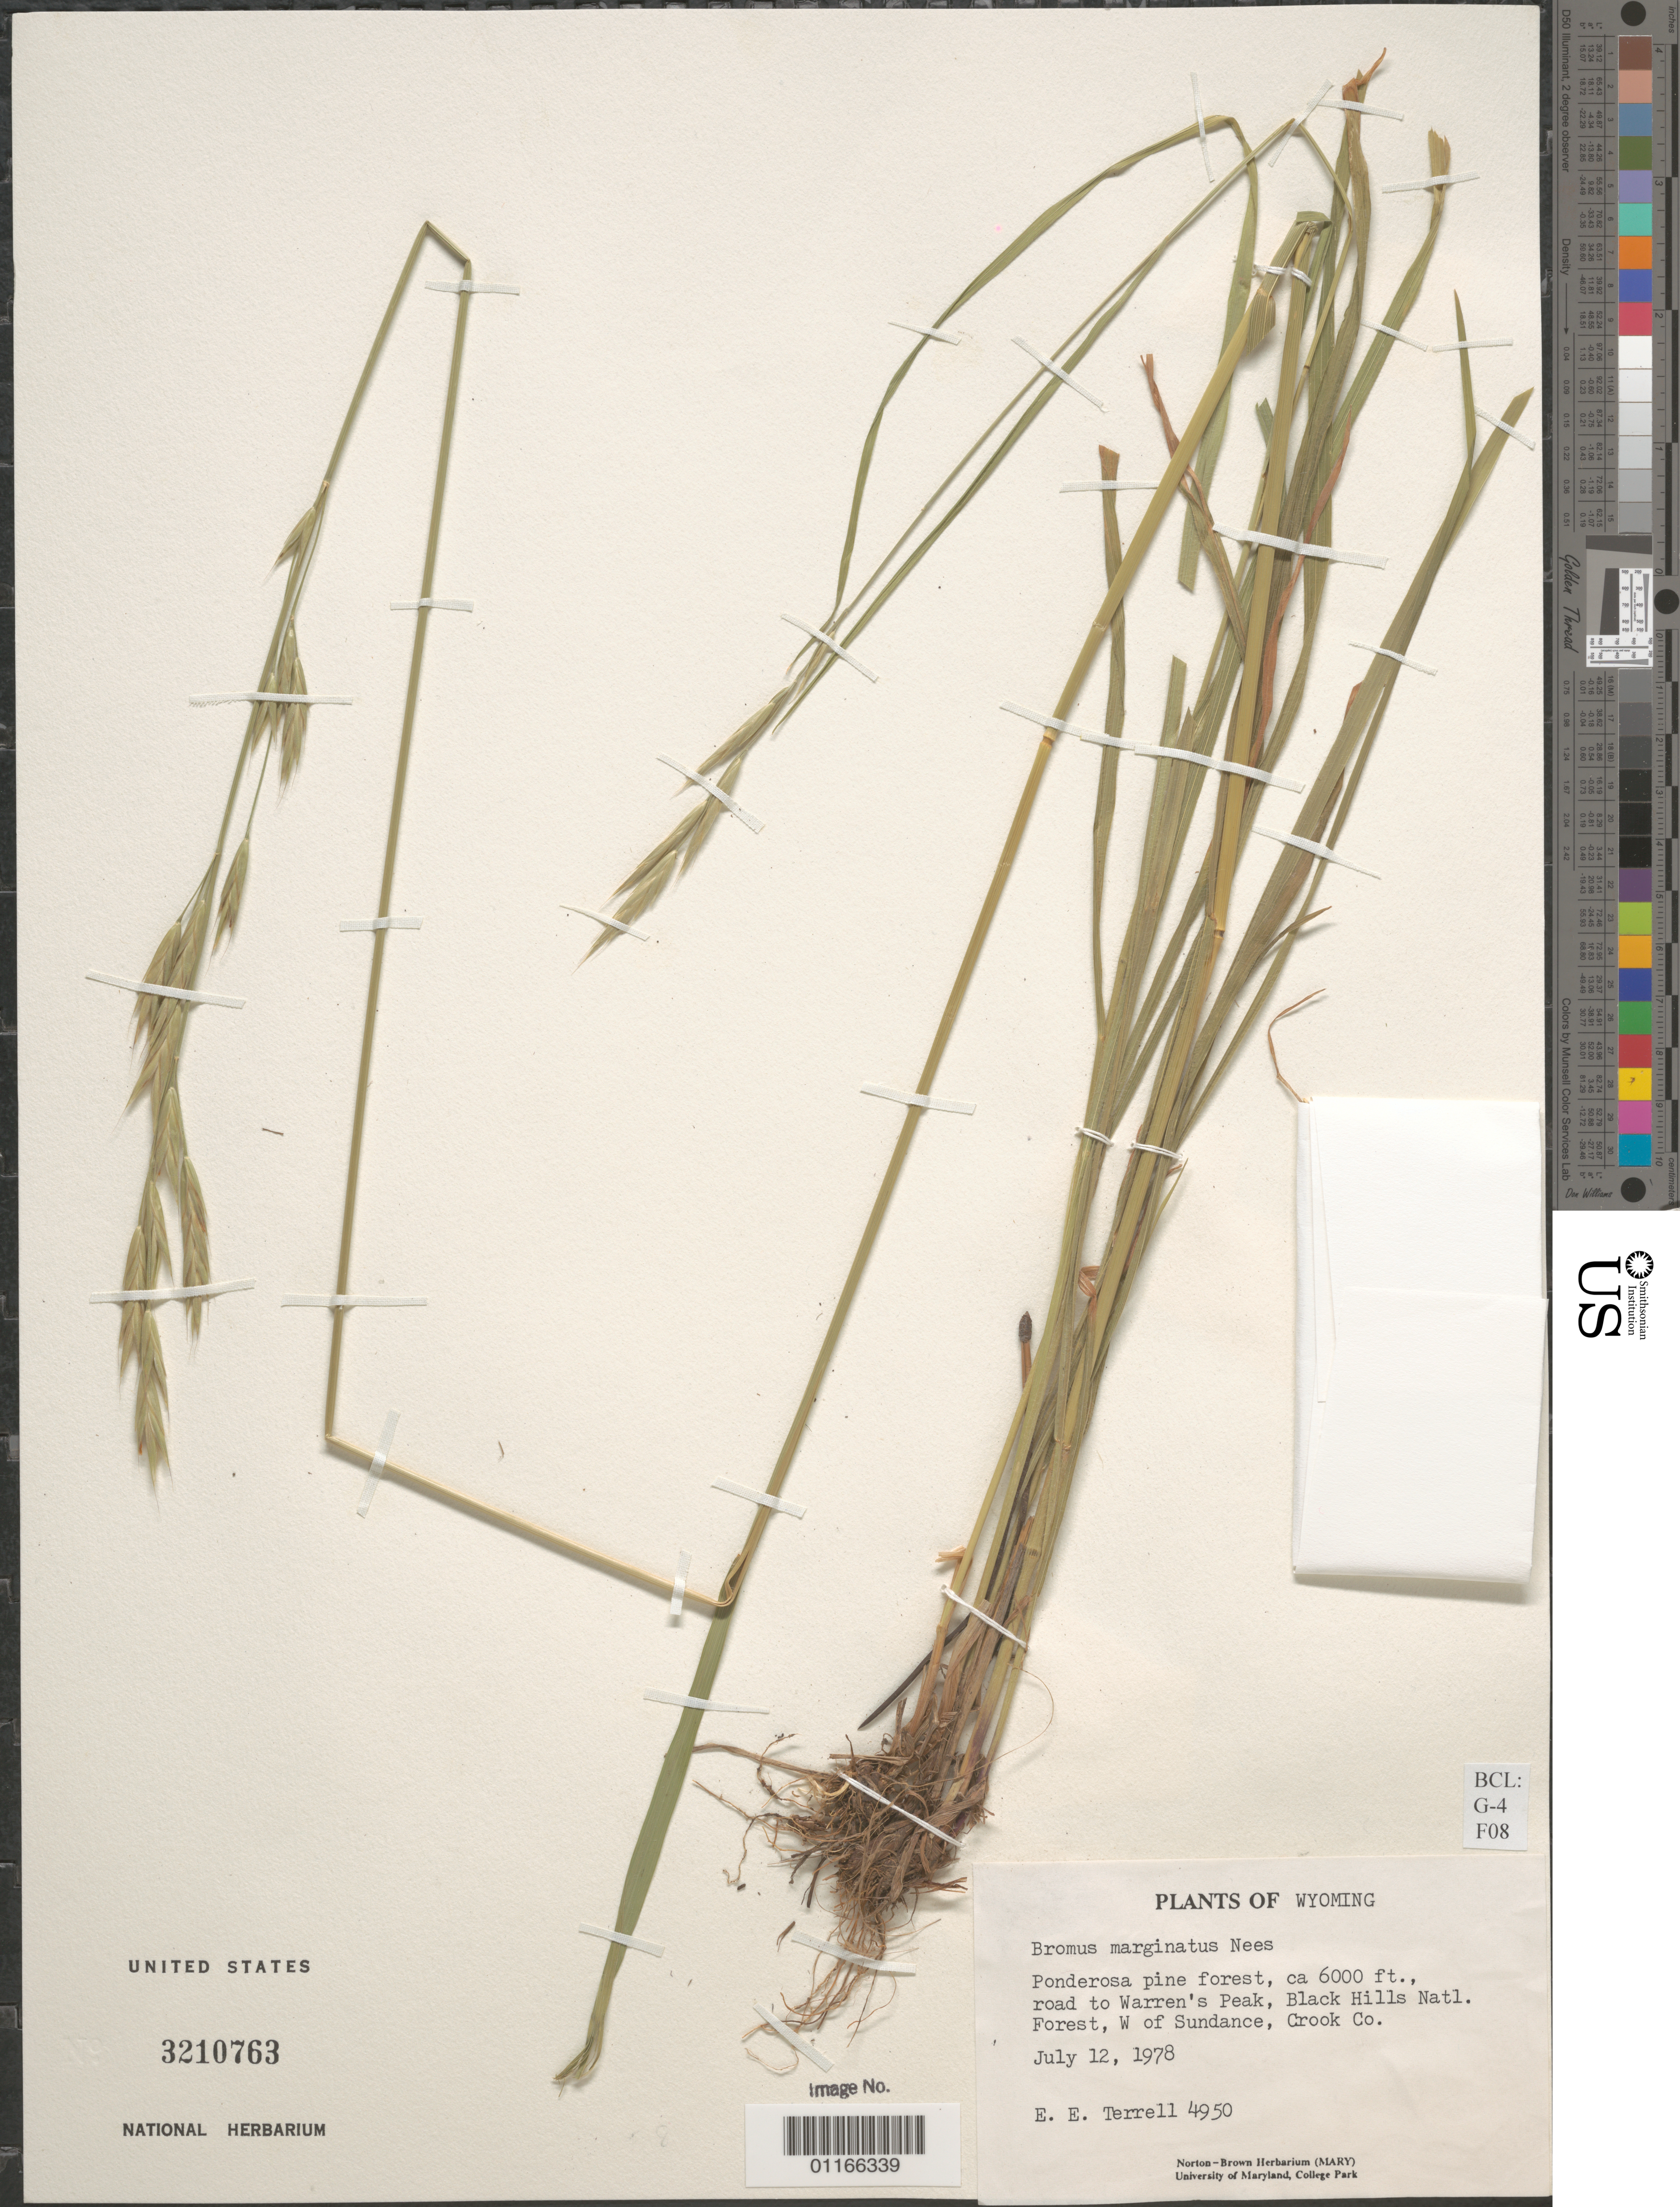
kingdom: Plantae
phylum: Tracheophyta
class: Liliopsida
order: Poales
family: Poaceae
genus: Bromus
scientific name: Bromus marginatus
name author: Nees ex Steud.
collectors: E. E. Terrell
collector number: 4950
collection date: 1978-07-12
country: United States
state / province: Wyoming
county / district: Crook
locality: Road to Warren's Peak, Black Hills Natl. Forest, W. of Sundance.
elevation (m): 1829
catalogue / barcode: US 3210763